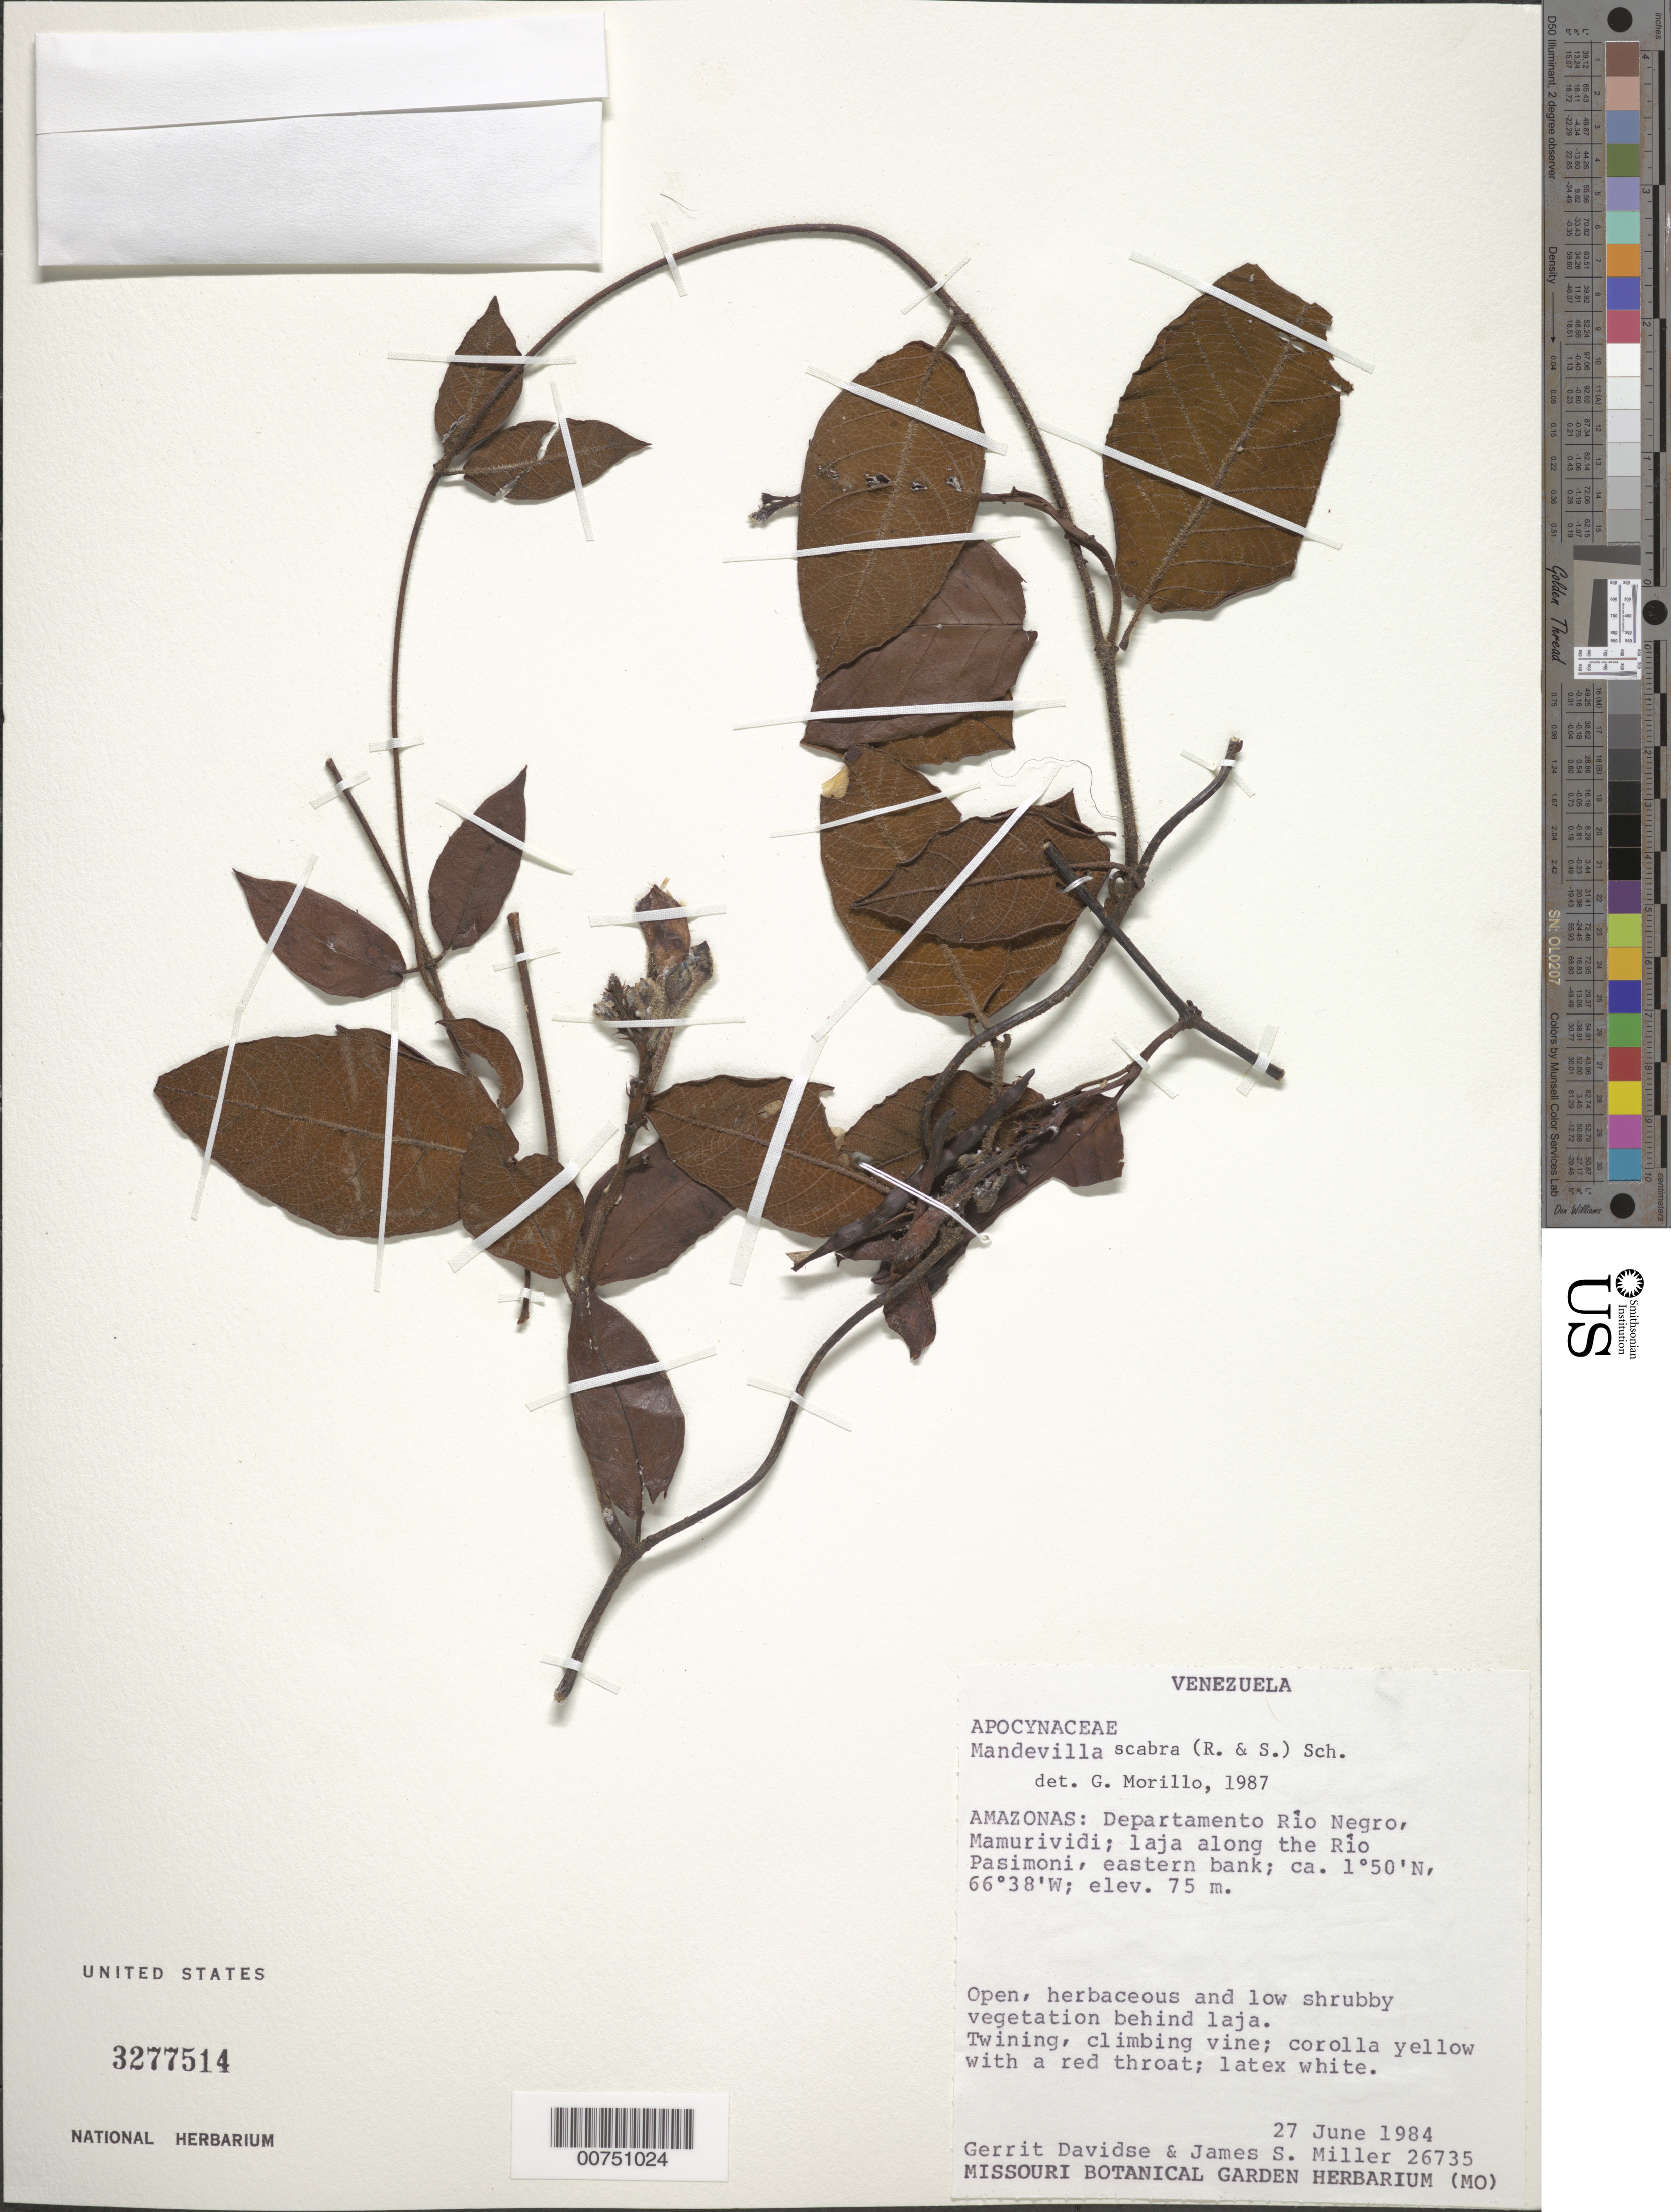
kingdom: Plantae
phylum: Tracheophyta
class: Magnoliopsida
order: Gentianales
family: Apocynaceae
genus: Mandevilla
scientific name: Mandevilla scabra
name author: (Hoffmanns. ex Roem. & Schult.) K. Schum.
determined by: Morillo, G. N.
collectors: G. Davidse & J. S. Miller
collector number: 26735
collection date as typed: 27-Jun-84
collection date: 1984-06-27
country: Venezuela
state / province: Amazonas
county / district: Río Negro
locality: Mamurividi, Río Pasimoni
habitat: Open, herbaceous and low shrubby vegetation behind laja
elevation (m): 75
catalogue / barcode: US 3277514